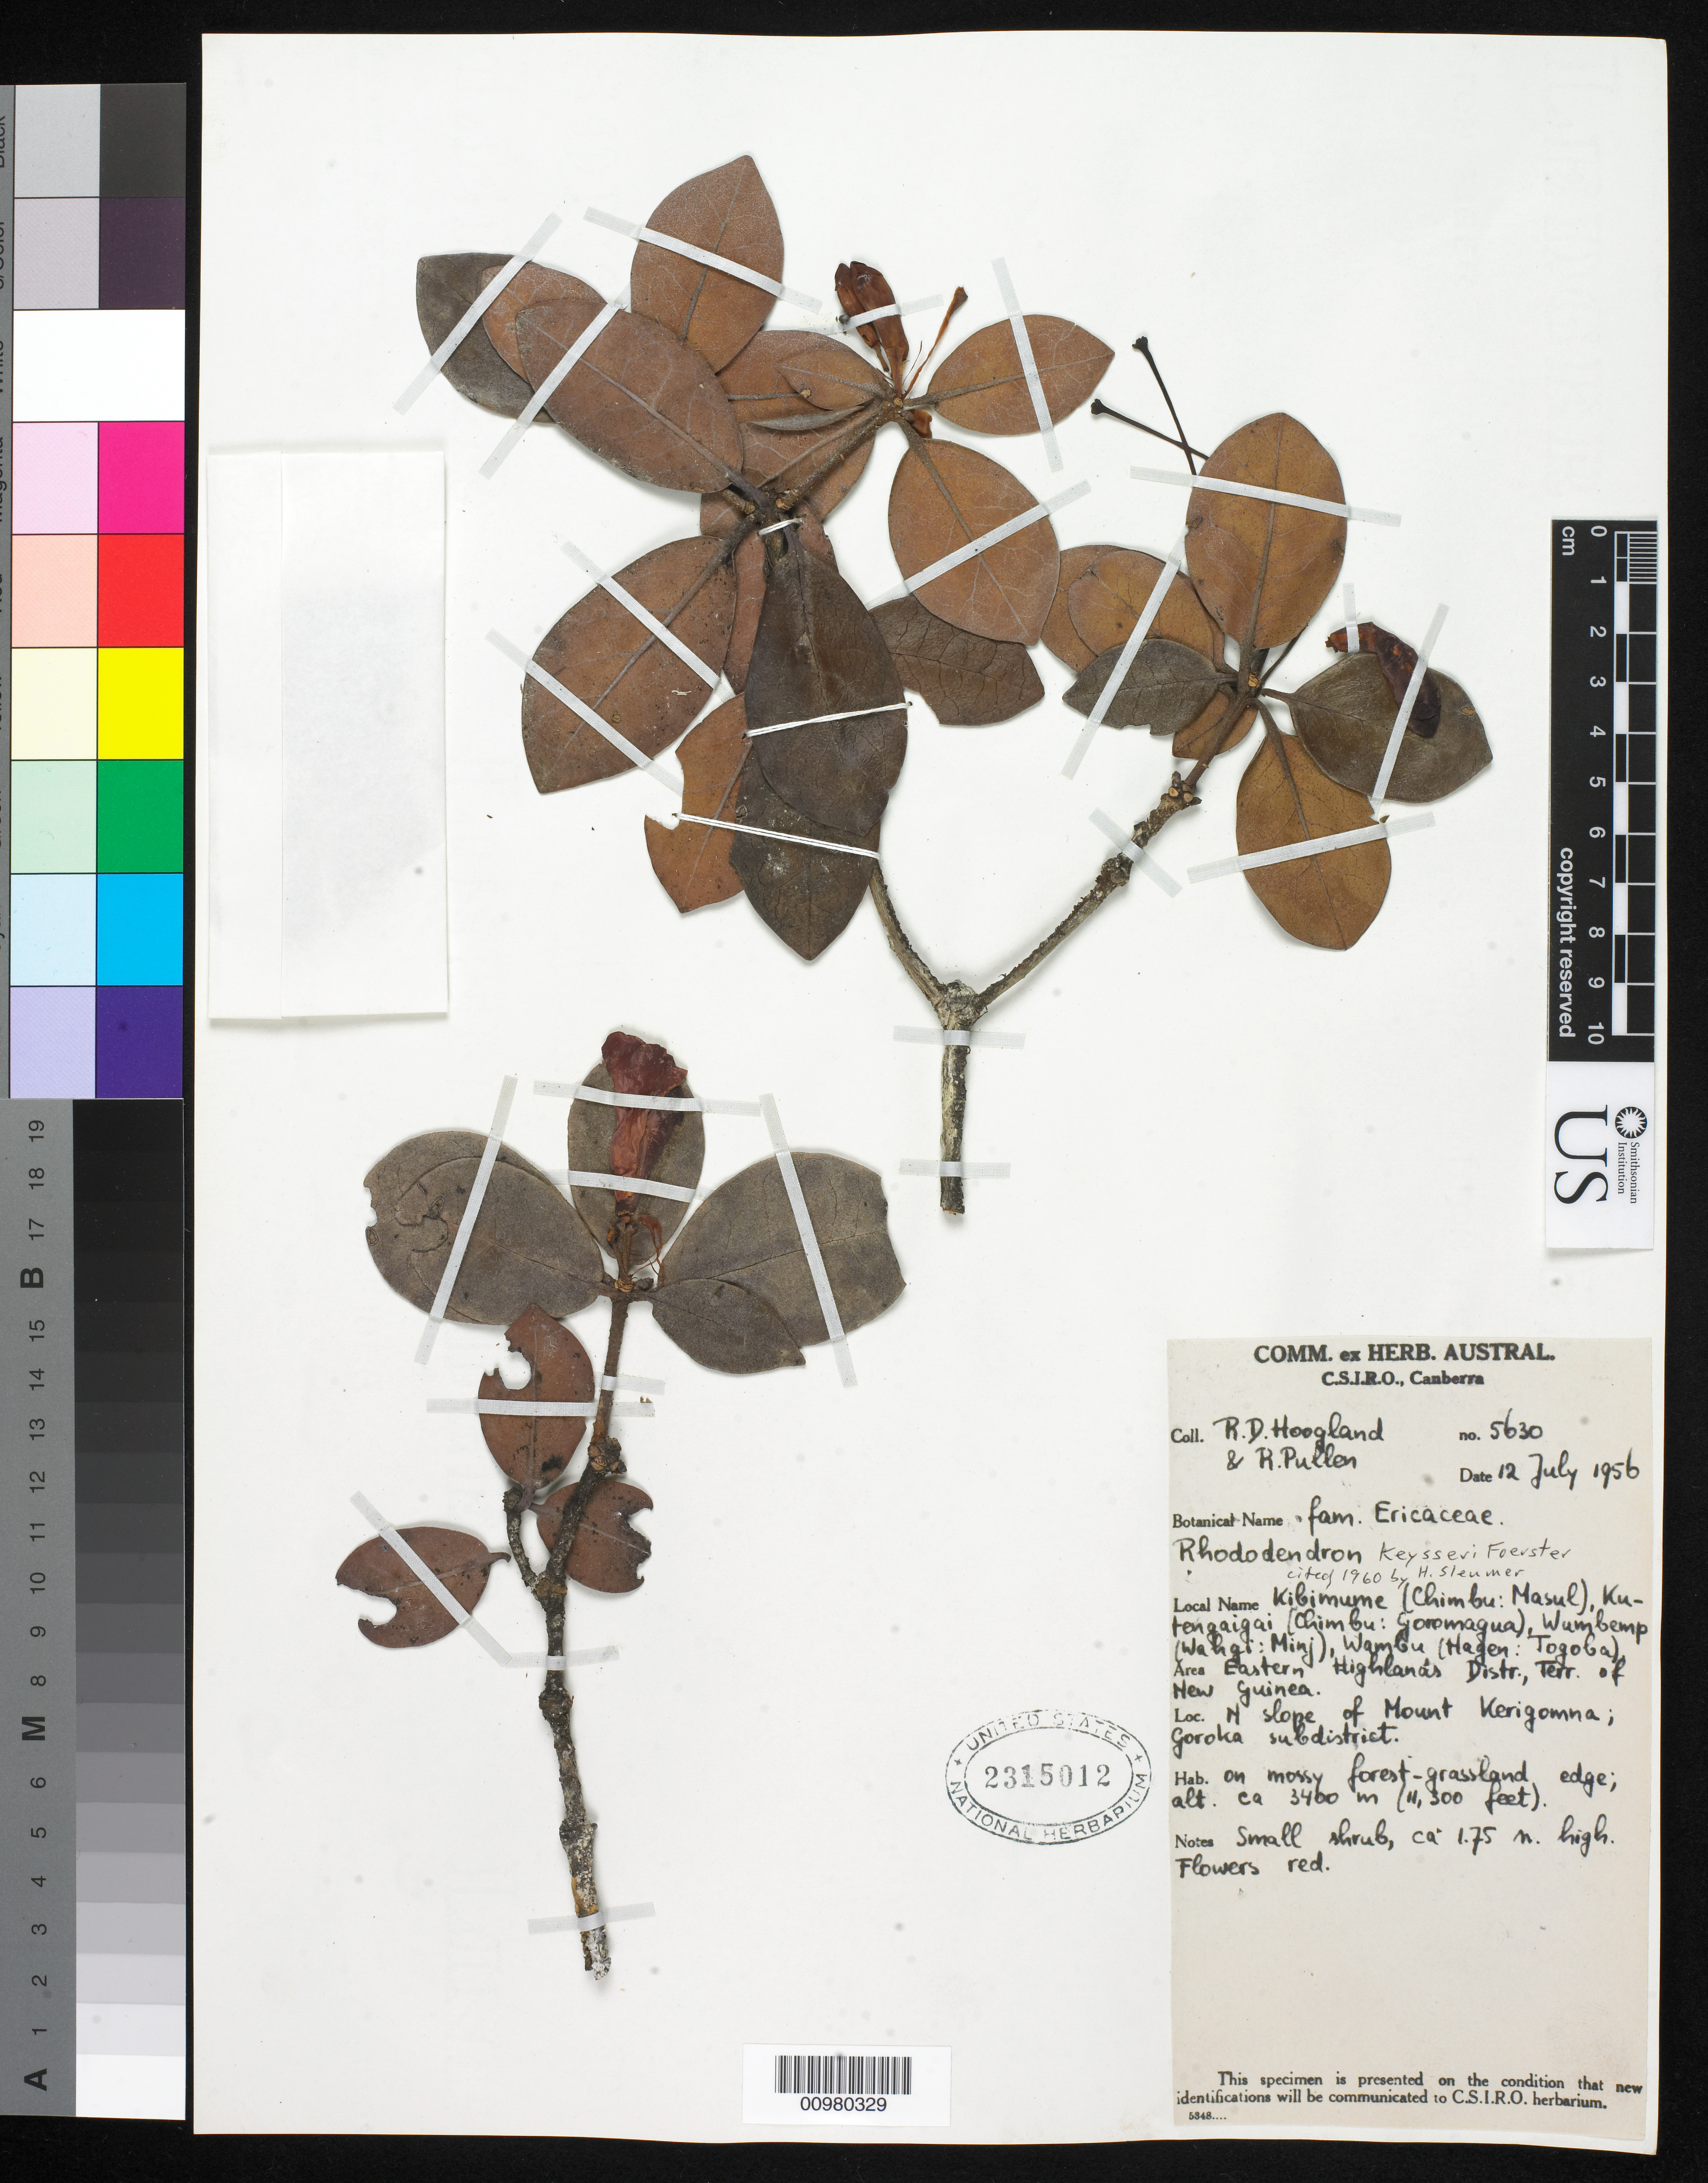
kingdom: Plantae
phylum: Tracheophyta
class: Magnoliopsida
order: Ericales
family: Ericaceae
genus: Rhododendron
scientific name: Rhododendron keysseri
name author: F. Först.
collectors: R. D. Hoogland & R. Pullen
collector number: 5630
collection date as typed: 12 Jul 1956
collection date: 1956-07-12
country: Papua New Guinea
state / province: Eastern Highlands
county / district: Goroka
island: New Guinea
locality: N. slope of Mount Kerigomna. On mossy forest-grassland edge.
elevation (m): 3400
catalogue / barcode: US 2315012